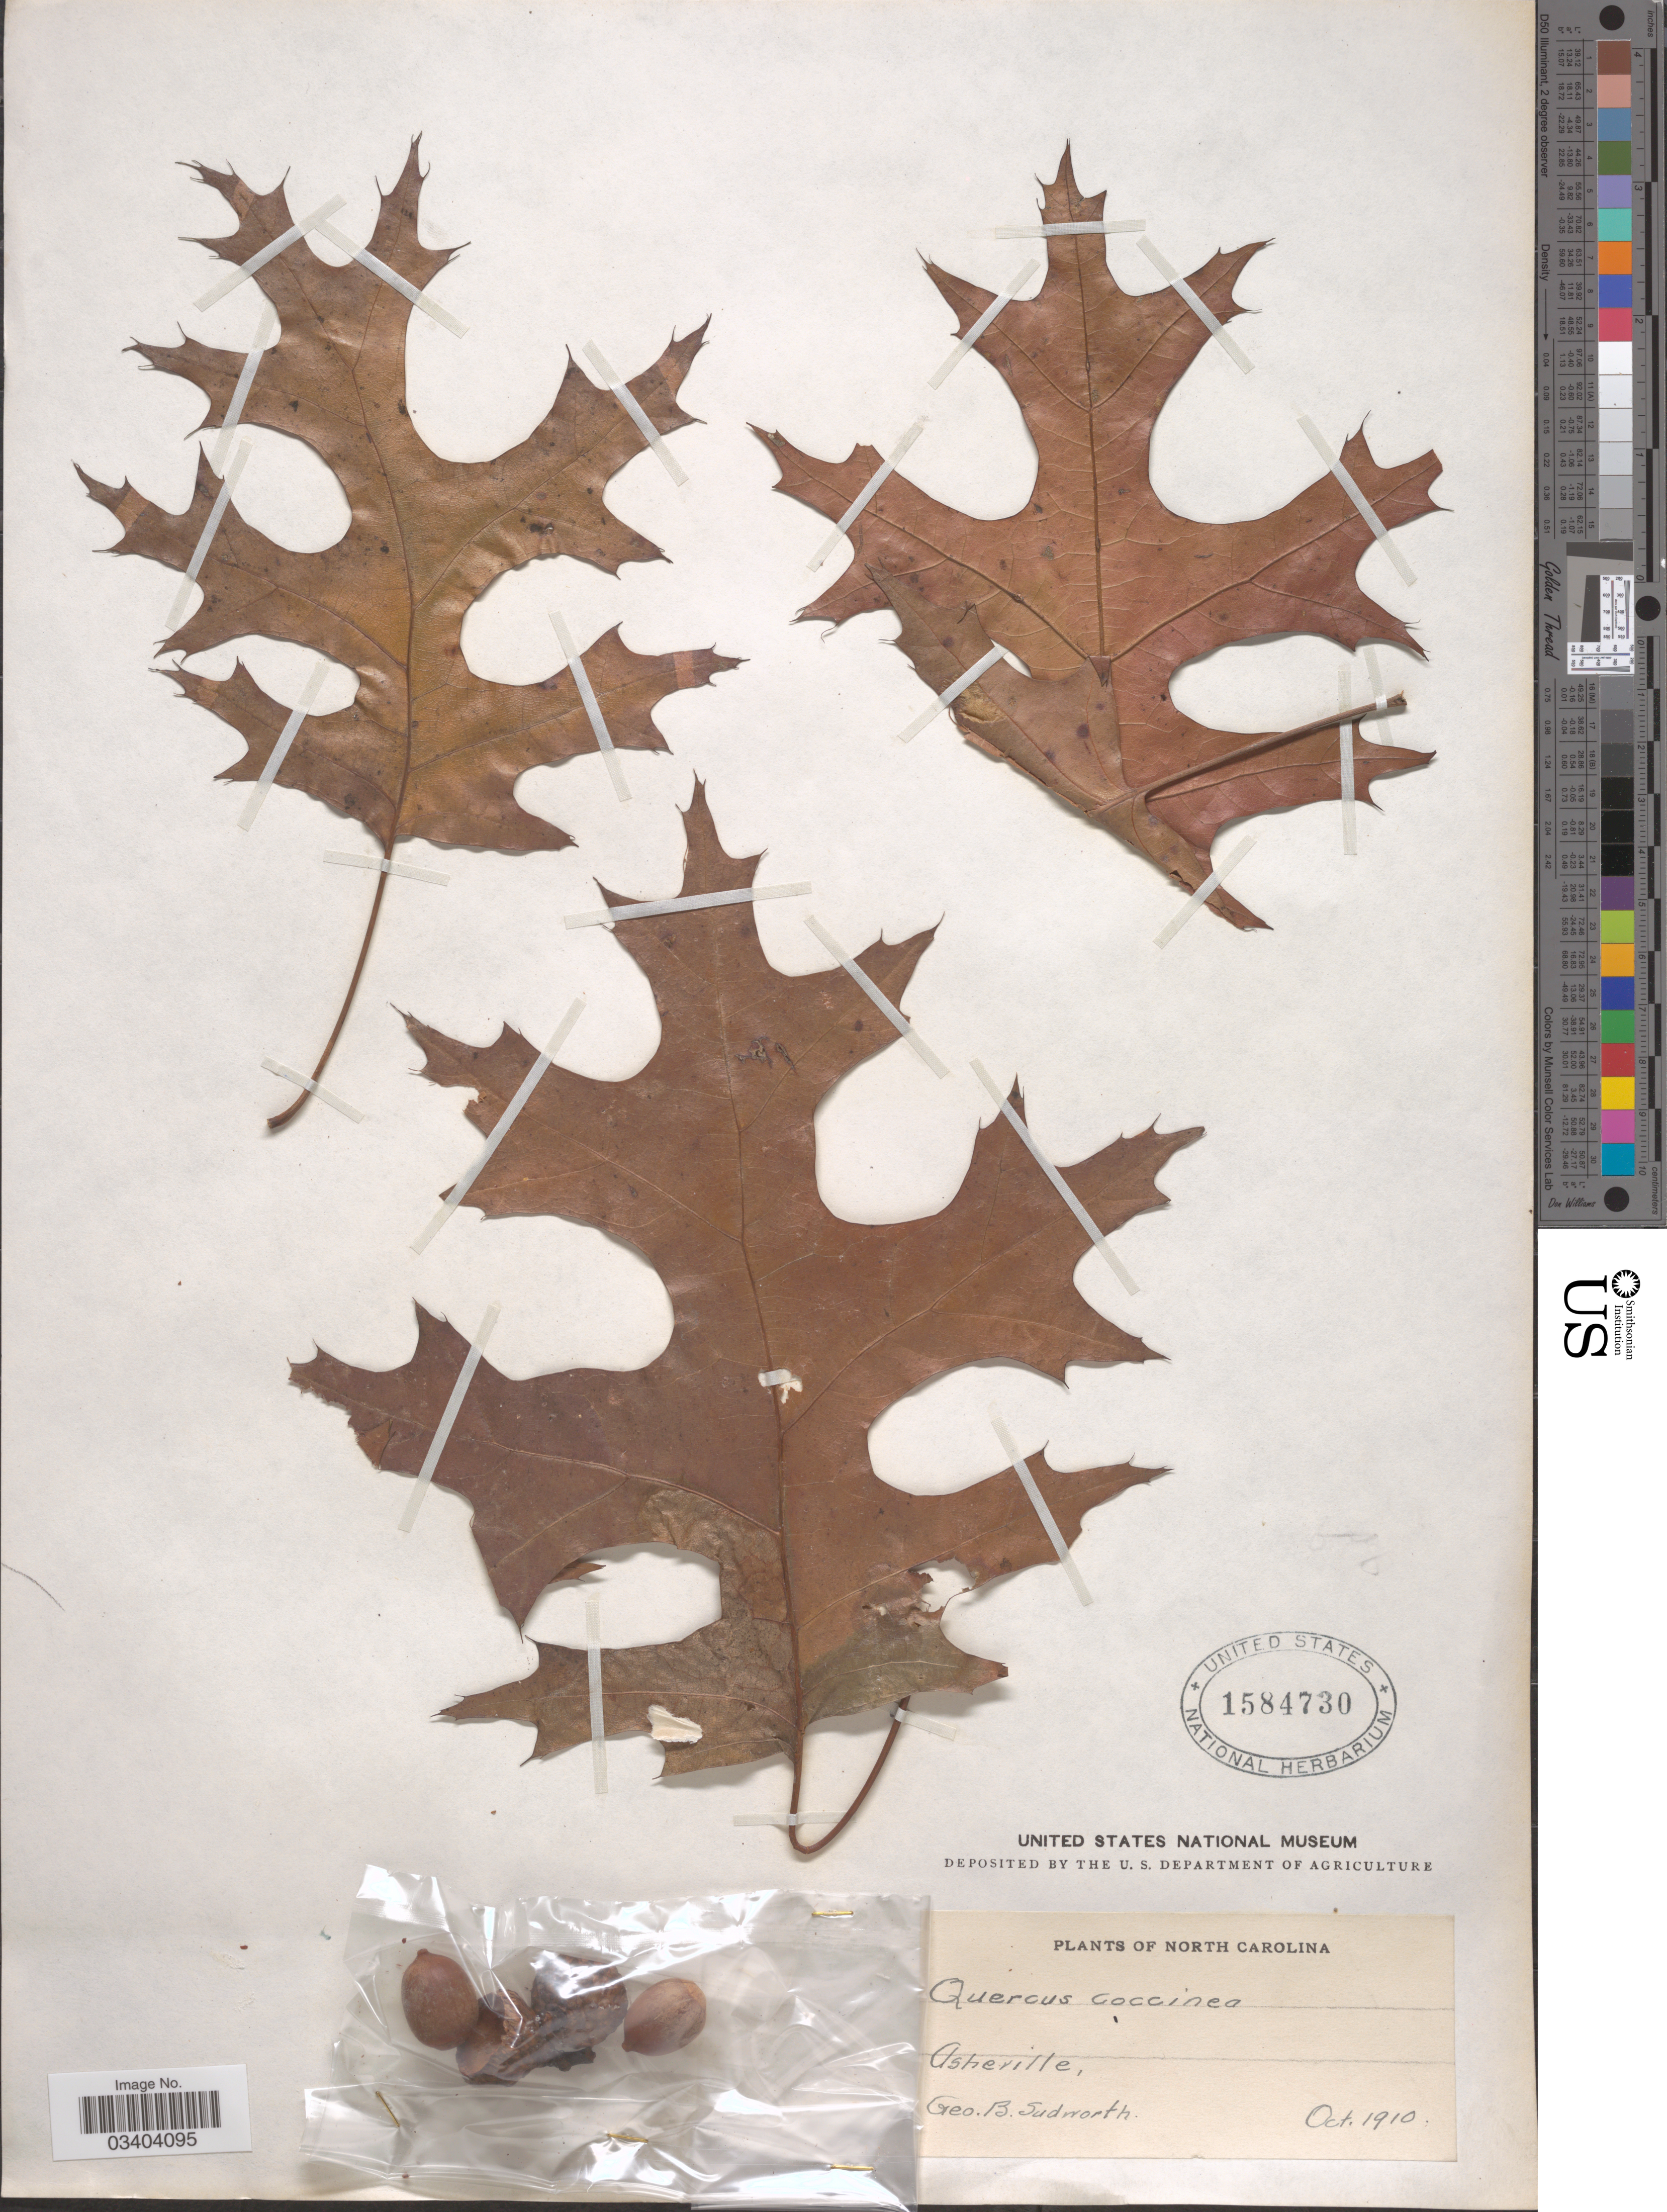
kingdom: Plantae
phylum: Tracheophyta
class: Magnoliopsida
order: Fagales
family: Fagaceae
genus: Quercus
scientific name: Quercus coccinea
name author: Münchh.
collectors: G. B. Sudworth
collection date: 1910-10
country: United States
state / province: North Carolina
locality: Asheville.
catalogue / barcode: US 1584730